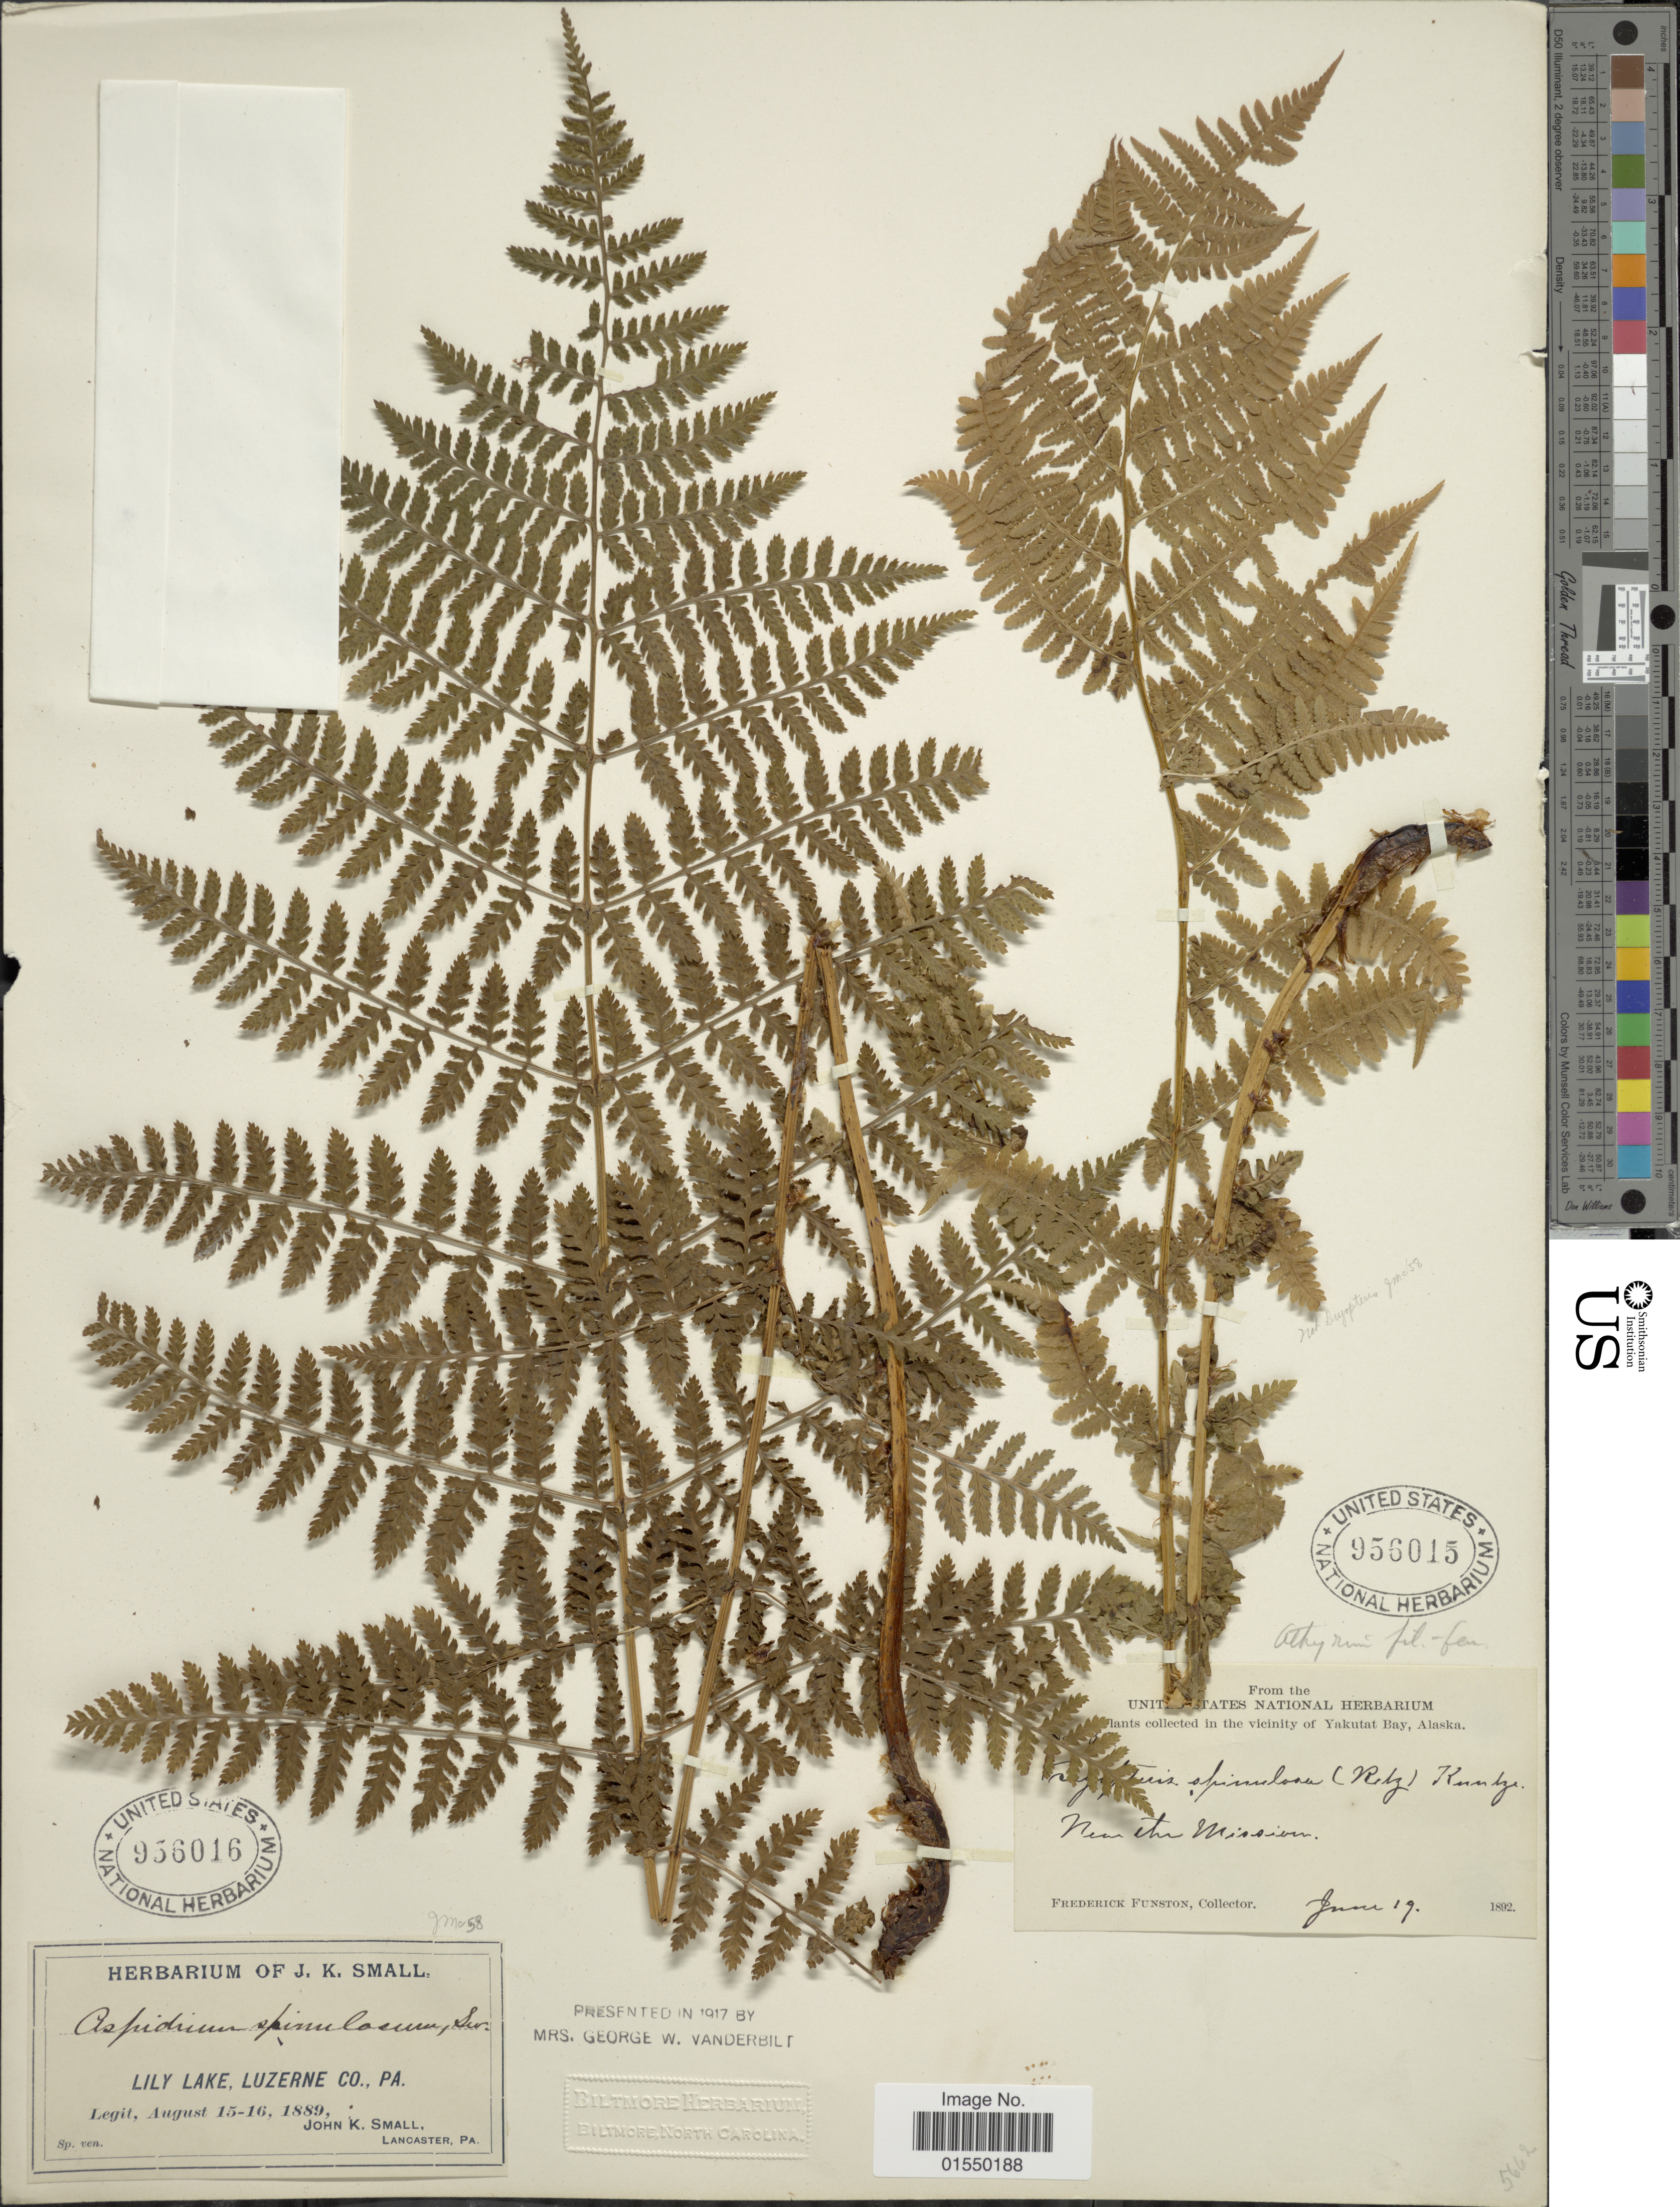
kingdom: Plantae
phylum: Tracheophyta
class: Polypodiopsida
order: Polypodiales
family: Dryopteridaceae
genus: Dryopteris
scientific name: Dryopteris carthusiana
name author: (Villars) H.P. Fuchs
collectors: J. K. Small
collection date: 1889-08-15/1889-08-16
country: United States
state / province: Pennsylvania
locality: Lily Lake, Luzerne Co.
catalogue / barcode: US 956016